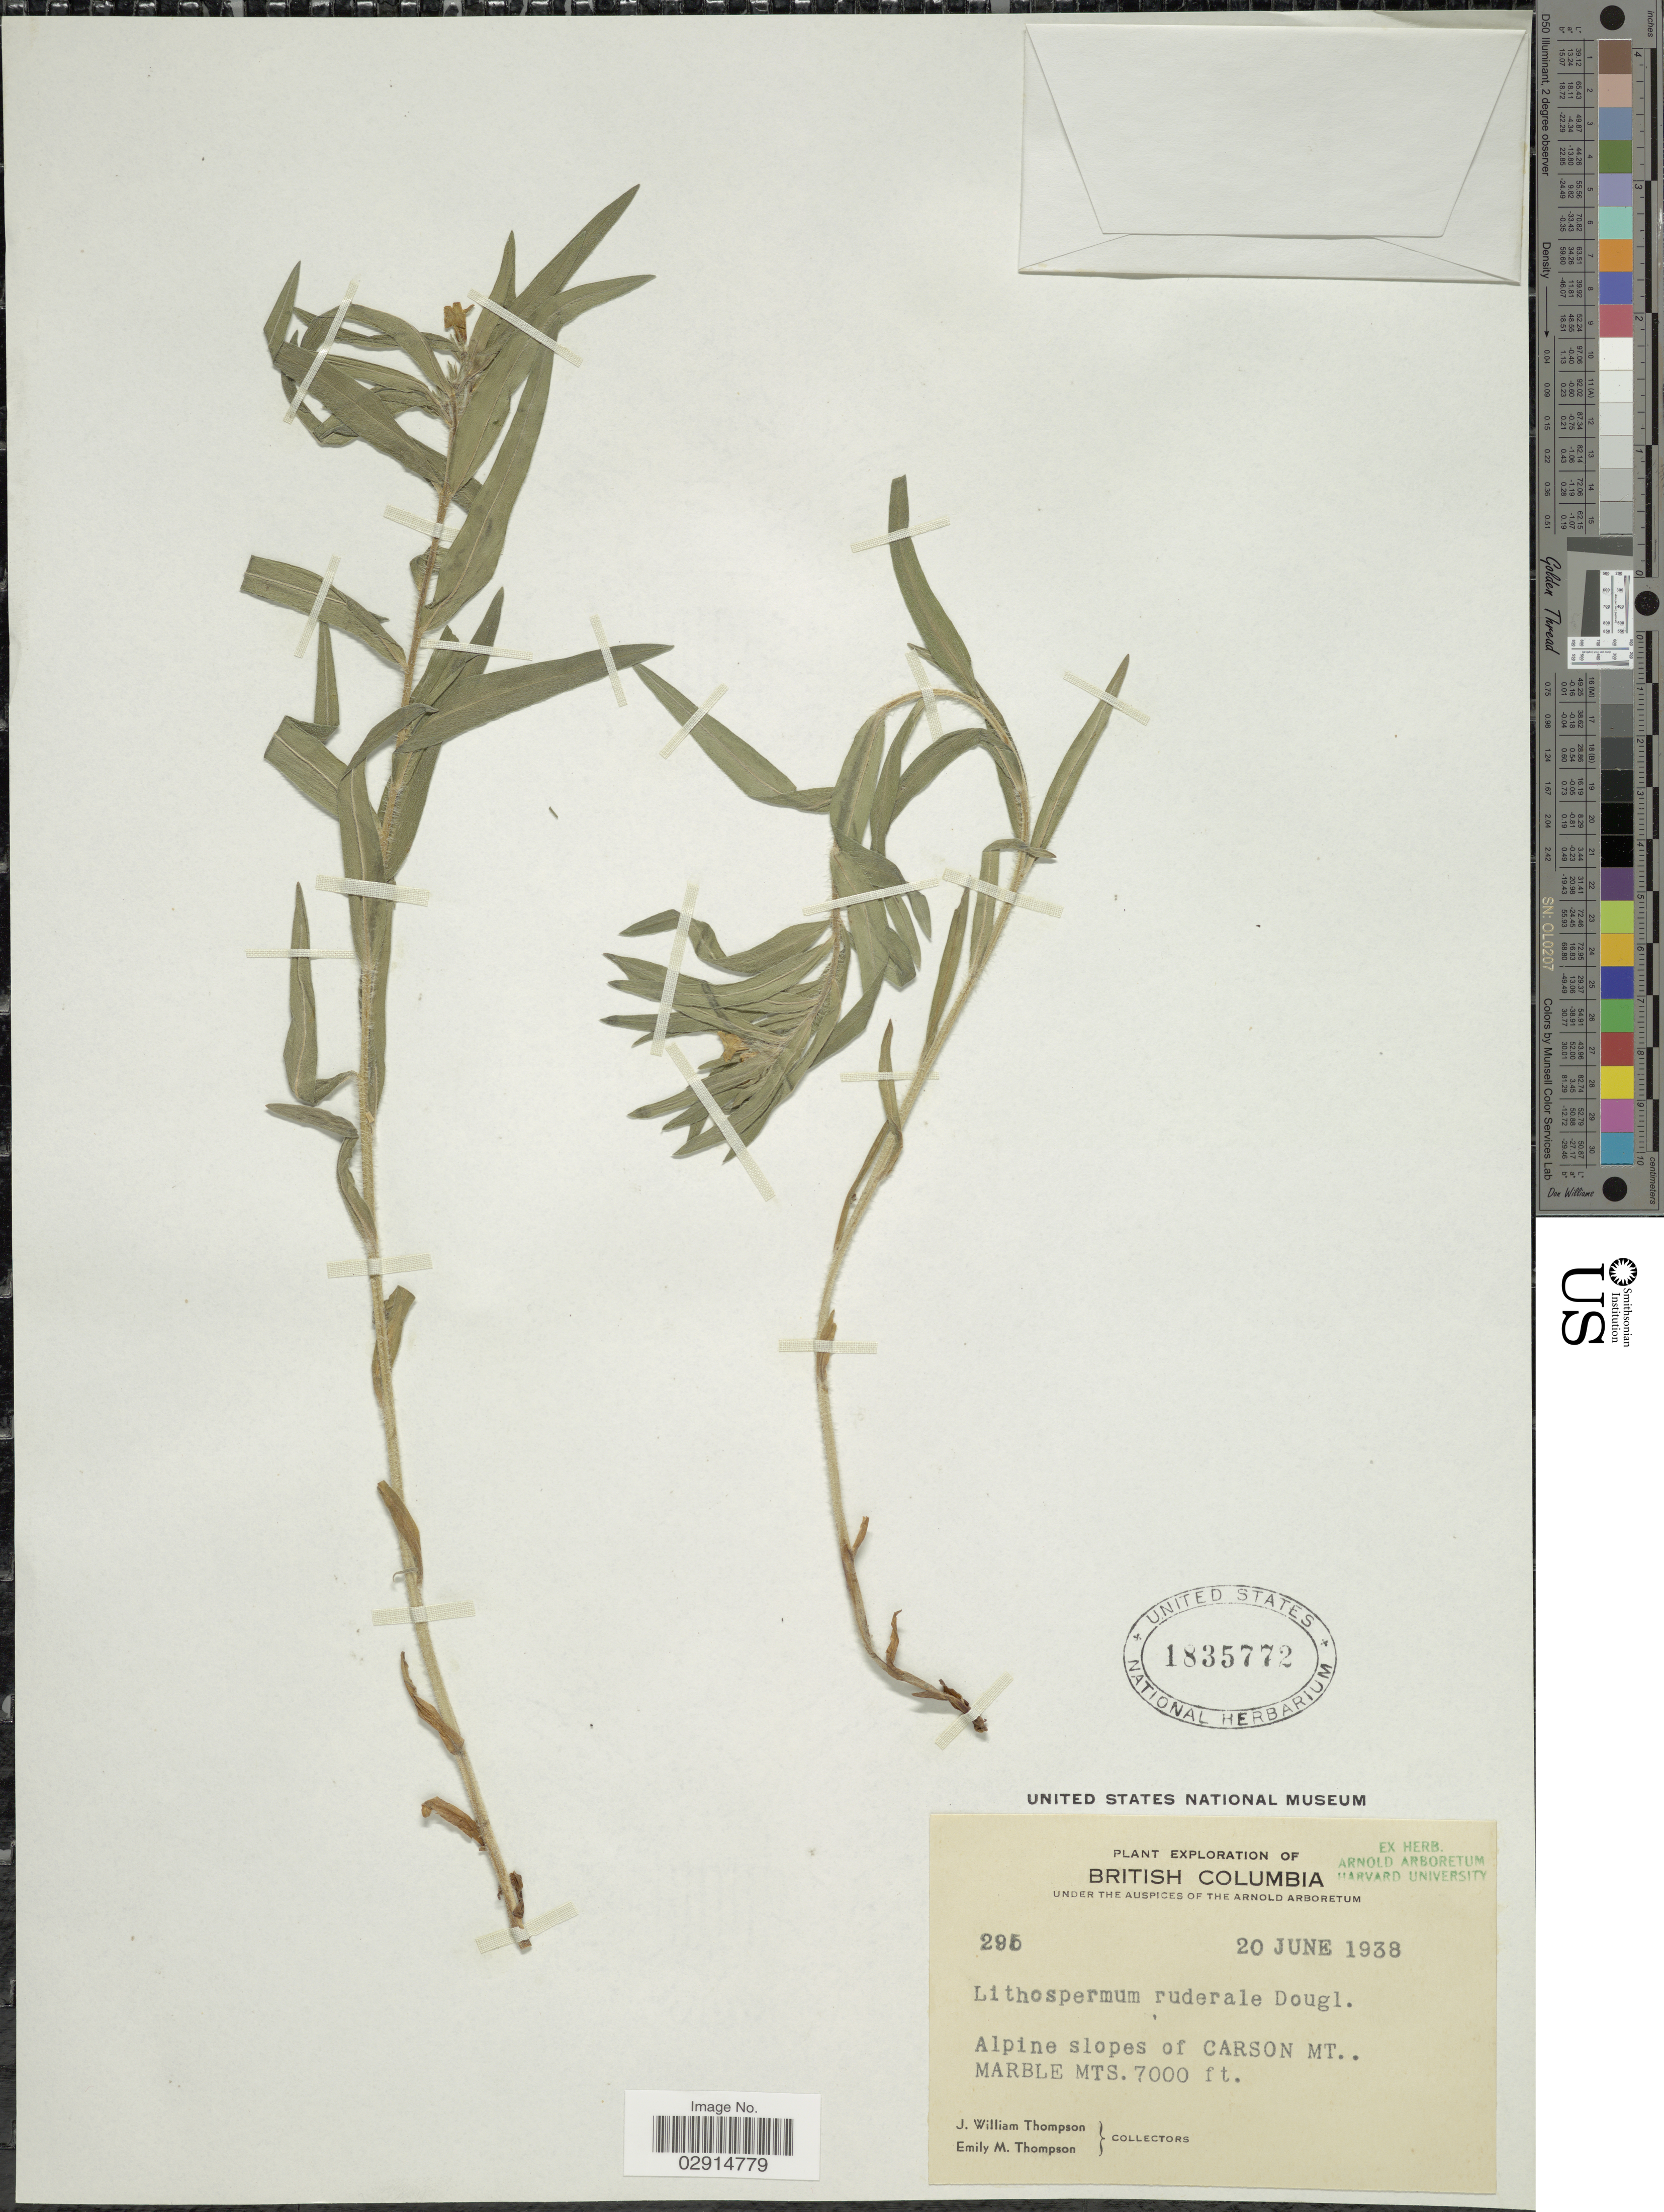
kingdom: Plantae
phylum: Tracheophyta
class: Magnoliopsida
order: Boraginales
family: Boraginaceae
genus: Lithospermum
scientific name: Lithospermum ruderale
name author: Douglas ex Lehm.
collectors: J. W. Thompson & E. M. Thompson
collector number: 295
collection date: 1938-06-20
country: Canada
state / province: British Columbia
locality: Alpine slopes of Carson Mt., Marble Mts.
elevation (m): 2134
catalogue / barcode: US 1835772